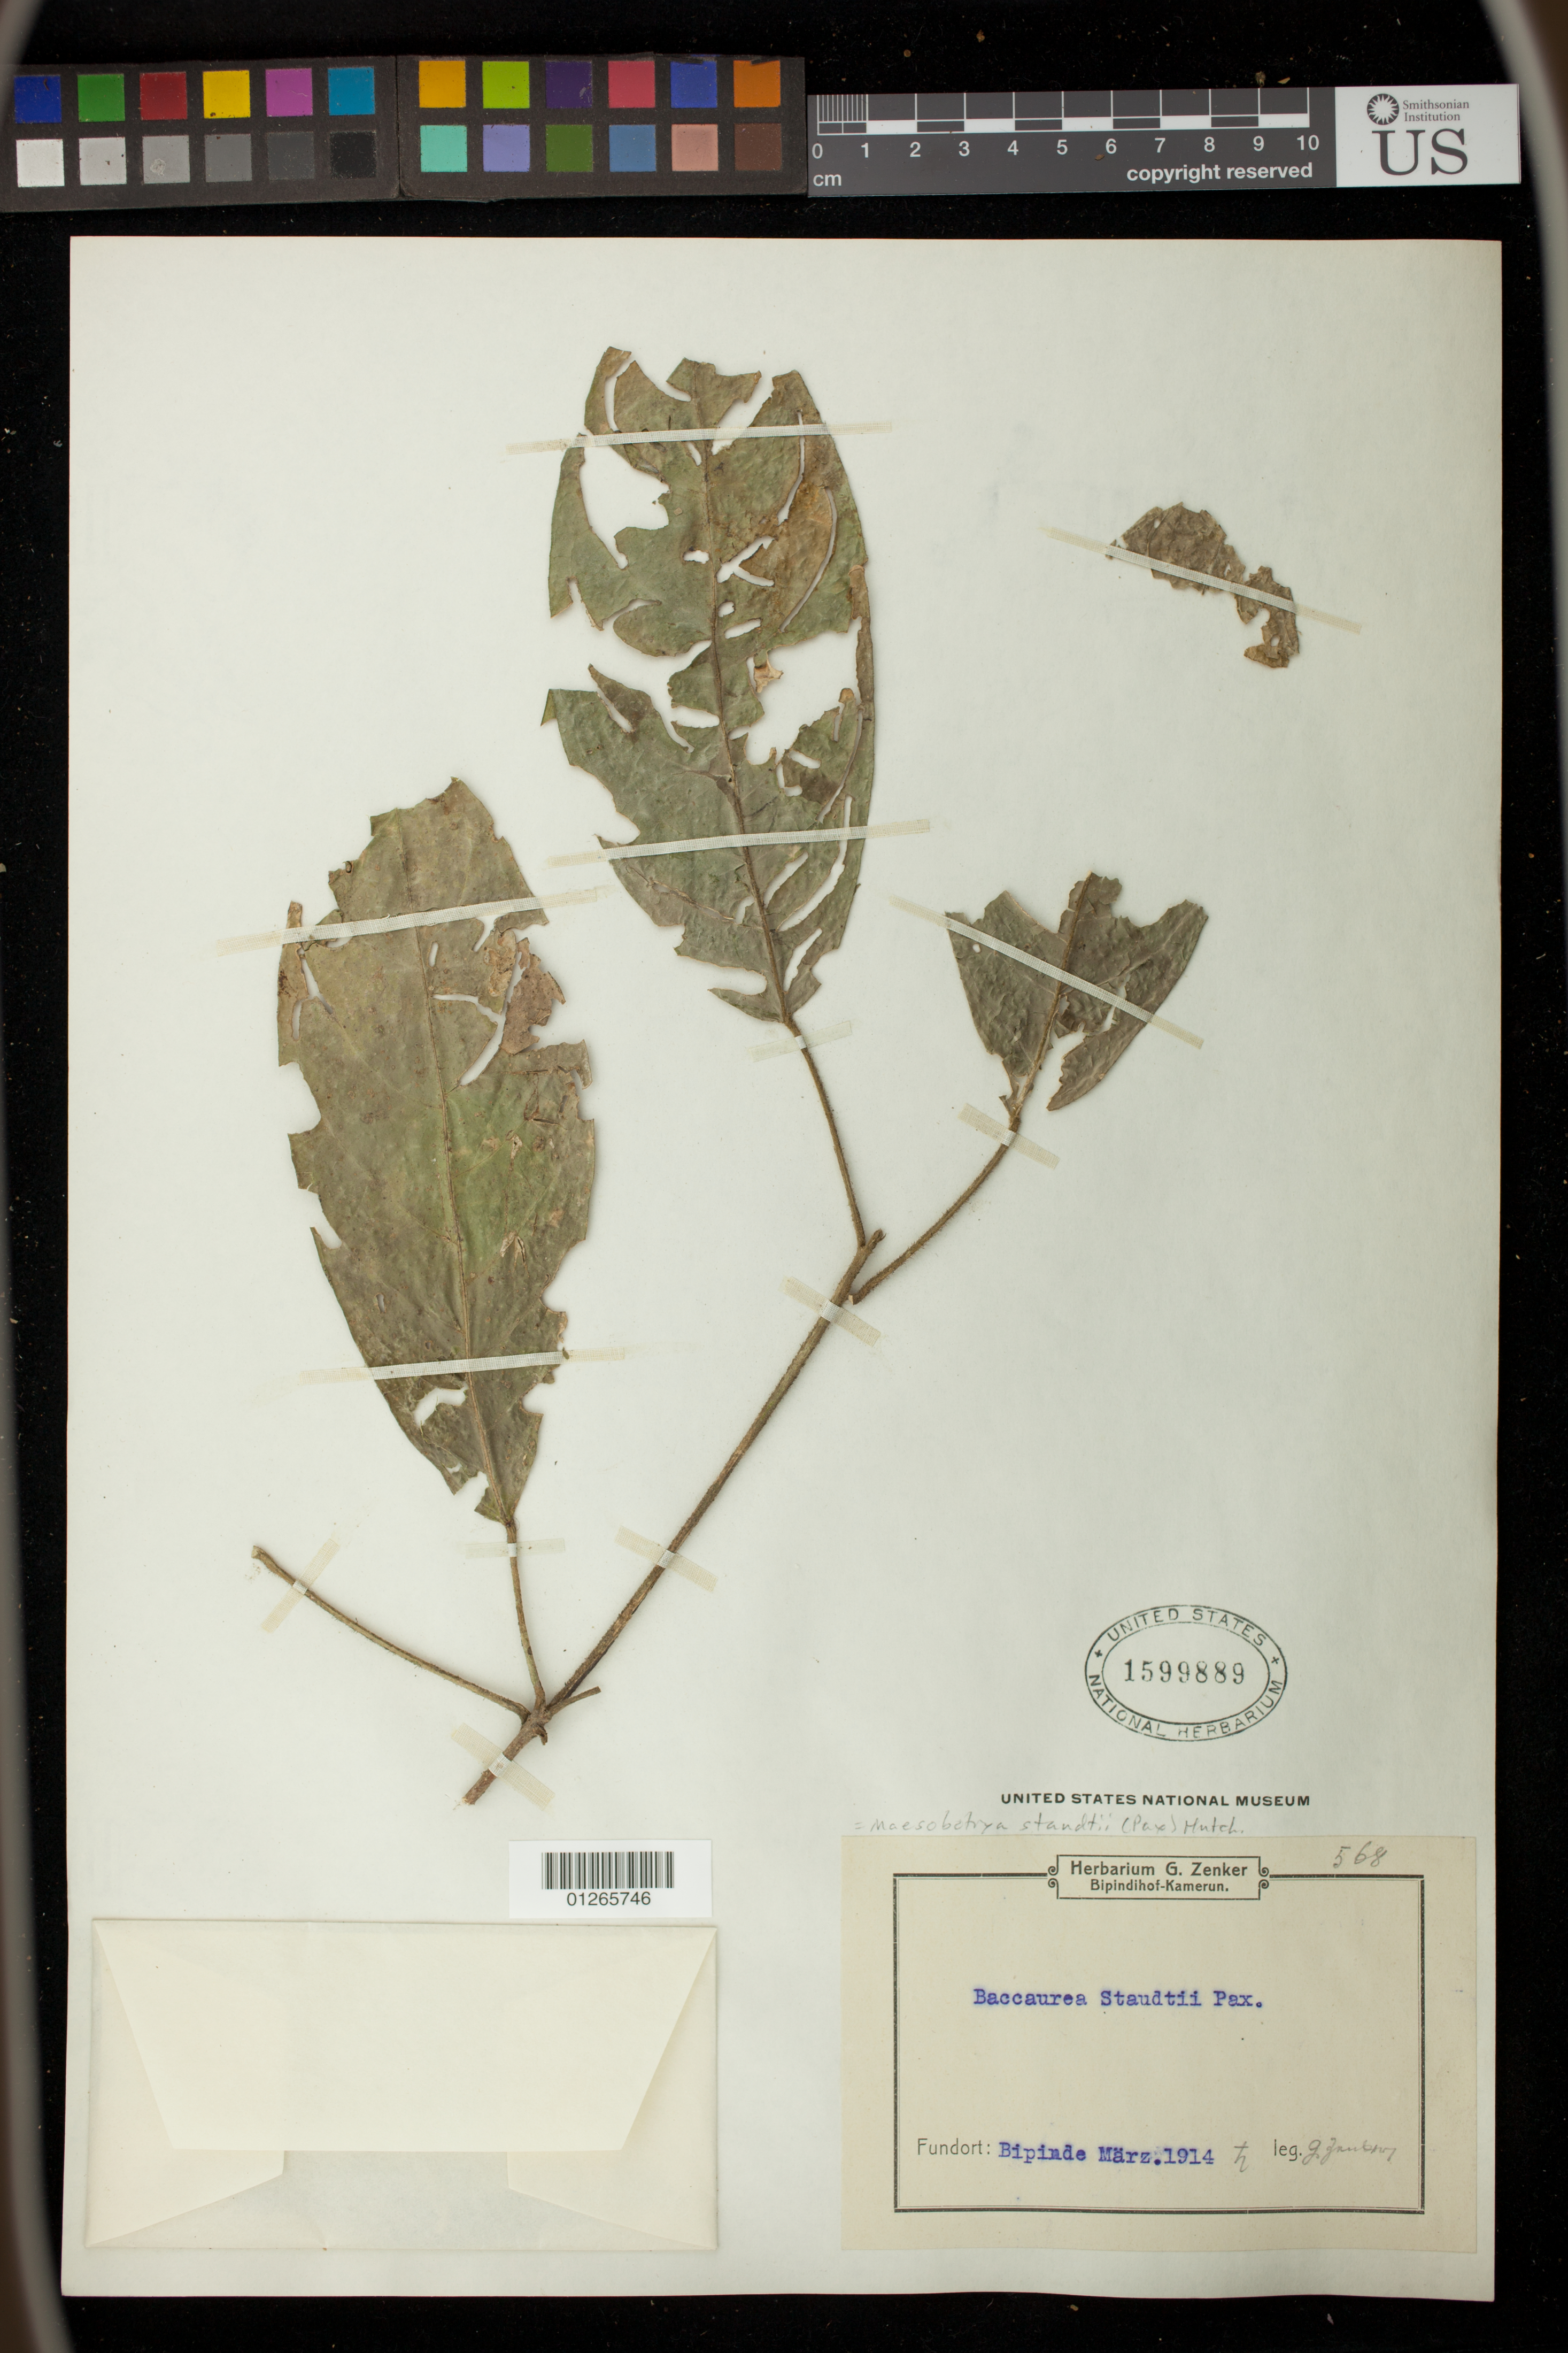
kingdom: Plantae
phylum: Tracheophyta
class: Magnoliopsida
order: Malpighiales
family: Phyllanthaceae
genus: Maesobotrya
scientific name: Maesobotrya staudtii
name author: (Pax) Hutch.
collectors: G. A. Zenker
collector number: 568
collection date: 1914-03-01/1914-03-31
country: Cameroon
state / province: Sud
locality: Bipinde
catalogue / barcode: US 1599889